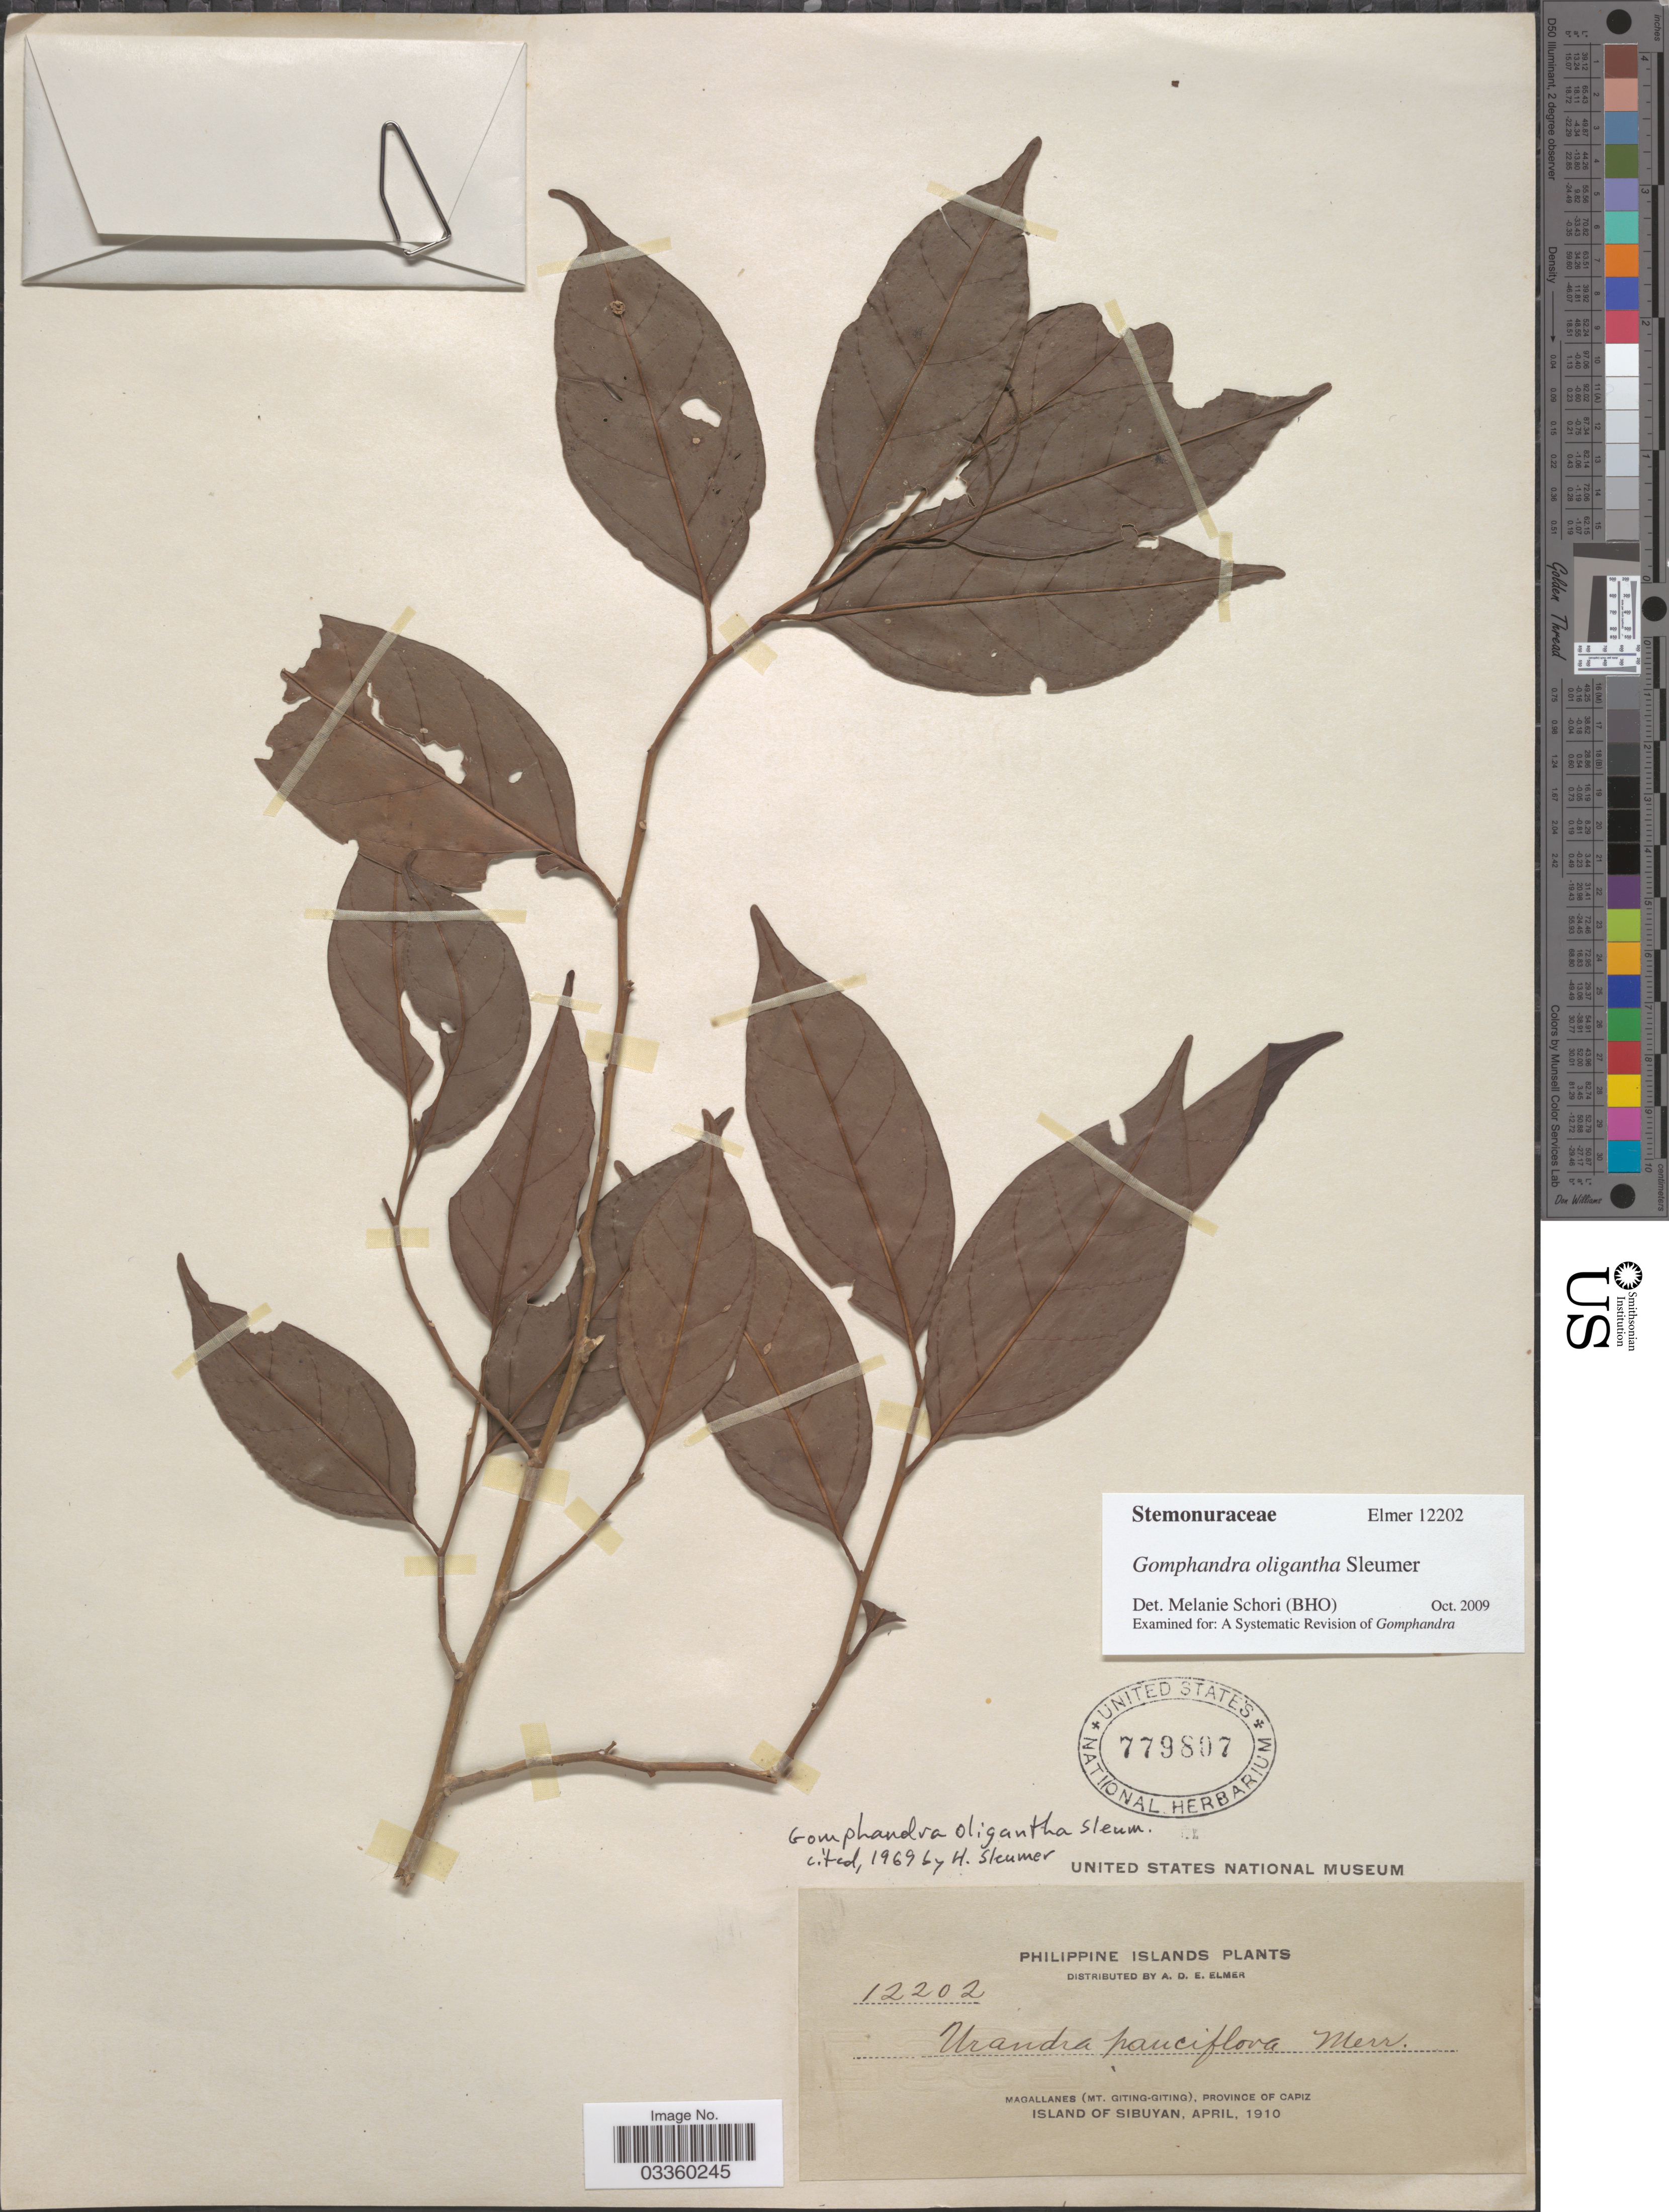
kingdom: Plantae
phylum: Tracheophyta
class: Magnoliopsida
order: Cardiopteridales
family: Stemonuraceae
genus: Gomphandra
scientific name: Gomphandra oligantha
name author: Sleumer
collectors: A. D. E. Elmer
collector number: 12202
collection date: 1910-04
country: Philippines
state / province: Western Visayas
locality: Magallanes (Mt. Giting-Giting), Province of Capiz. Island of Sibuyan.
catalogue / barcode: US 779807